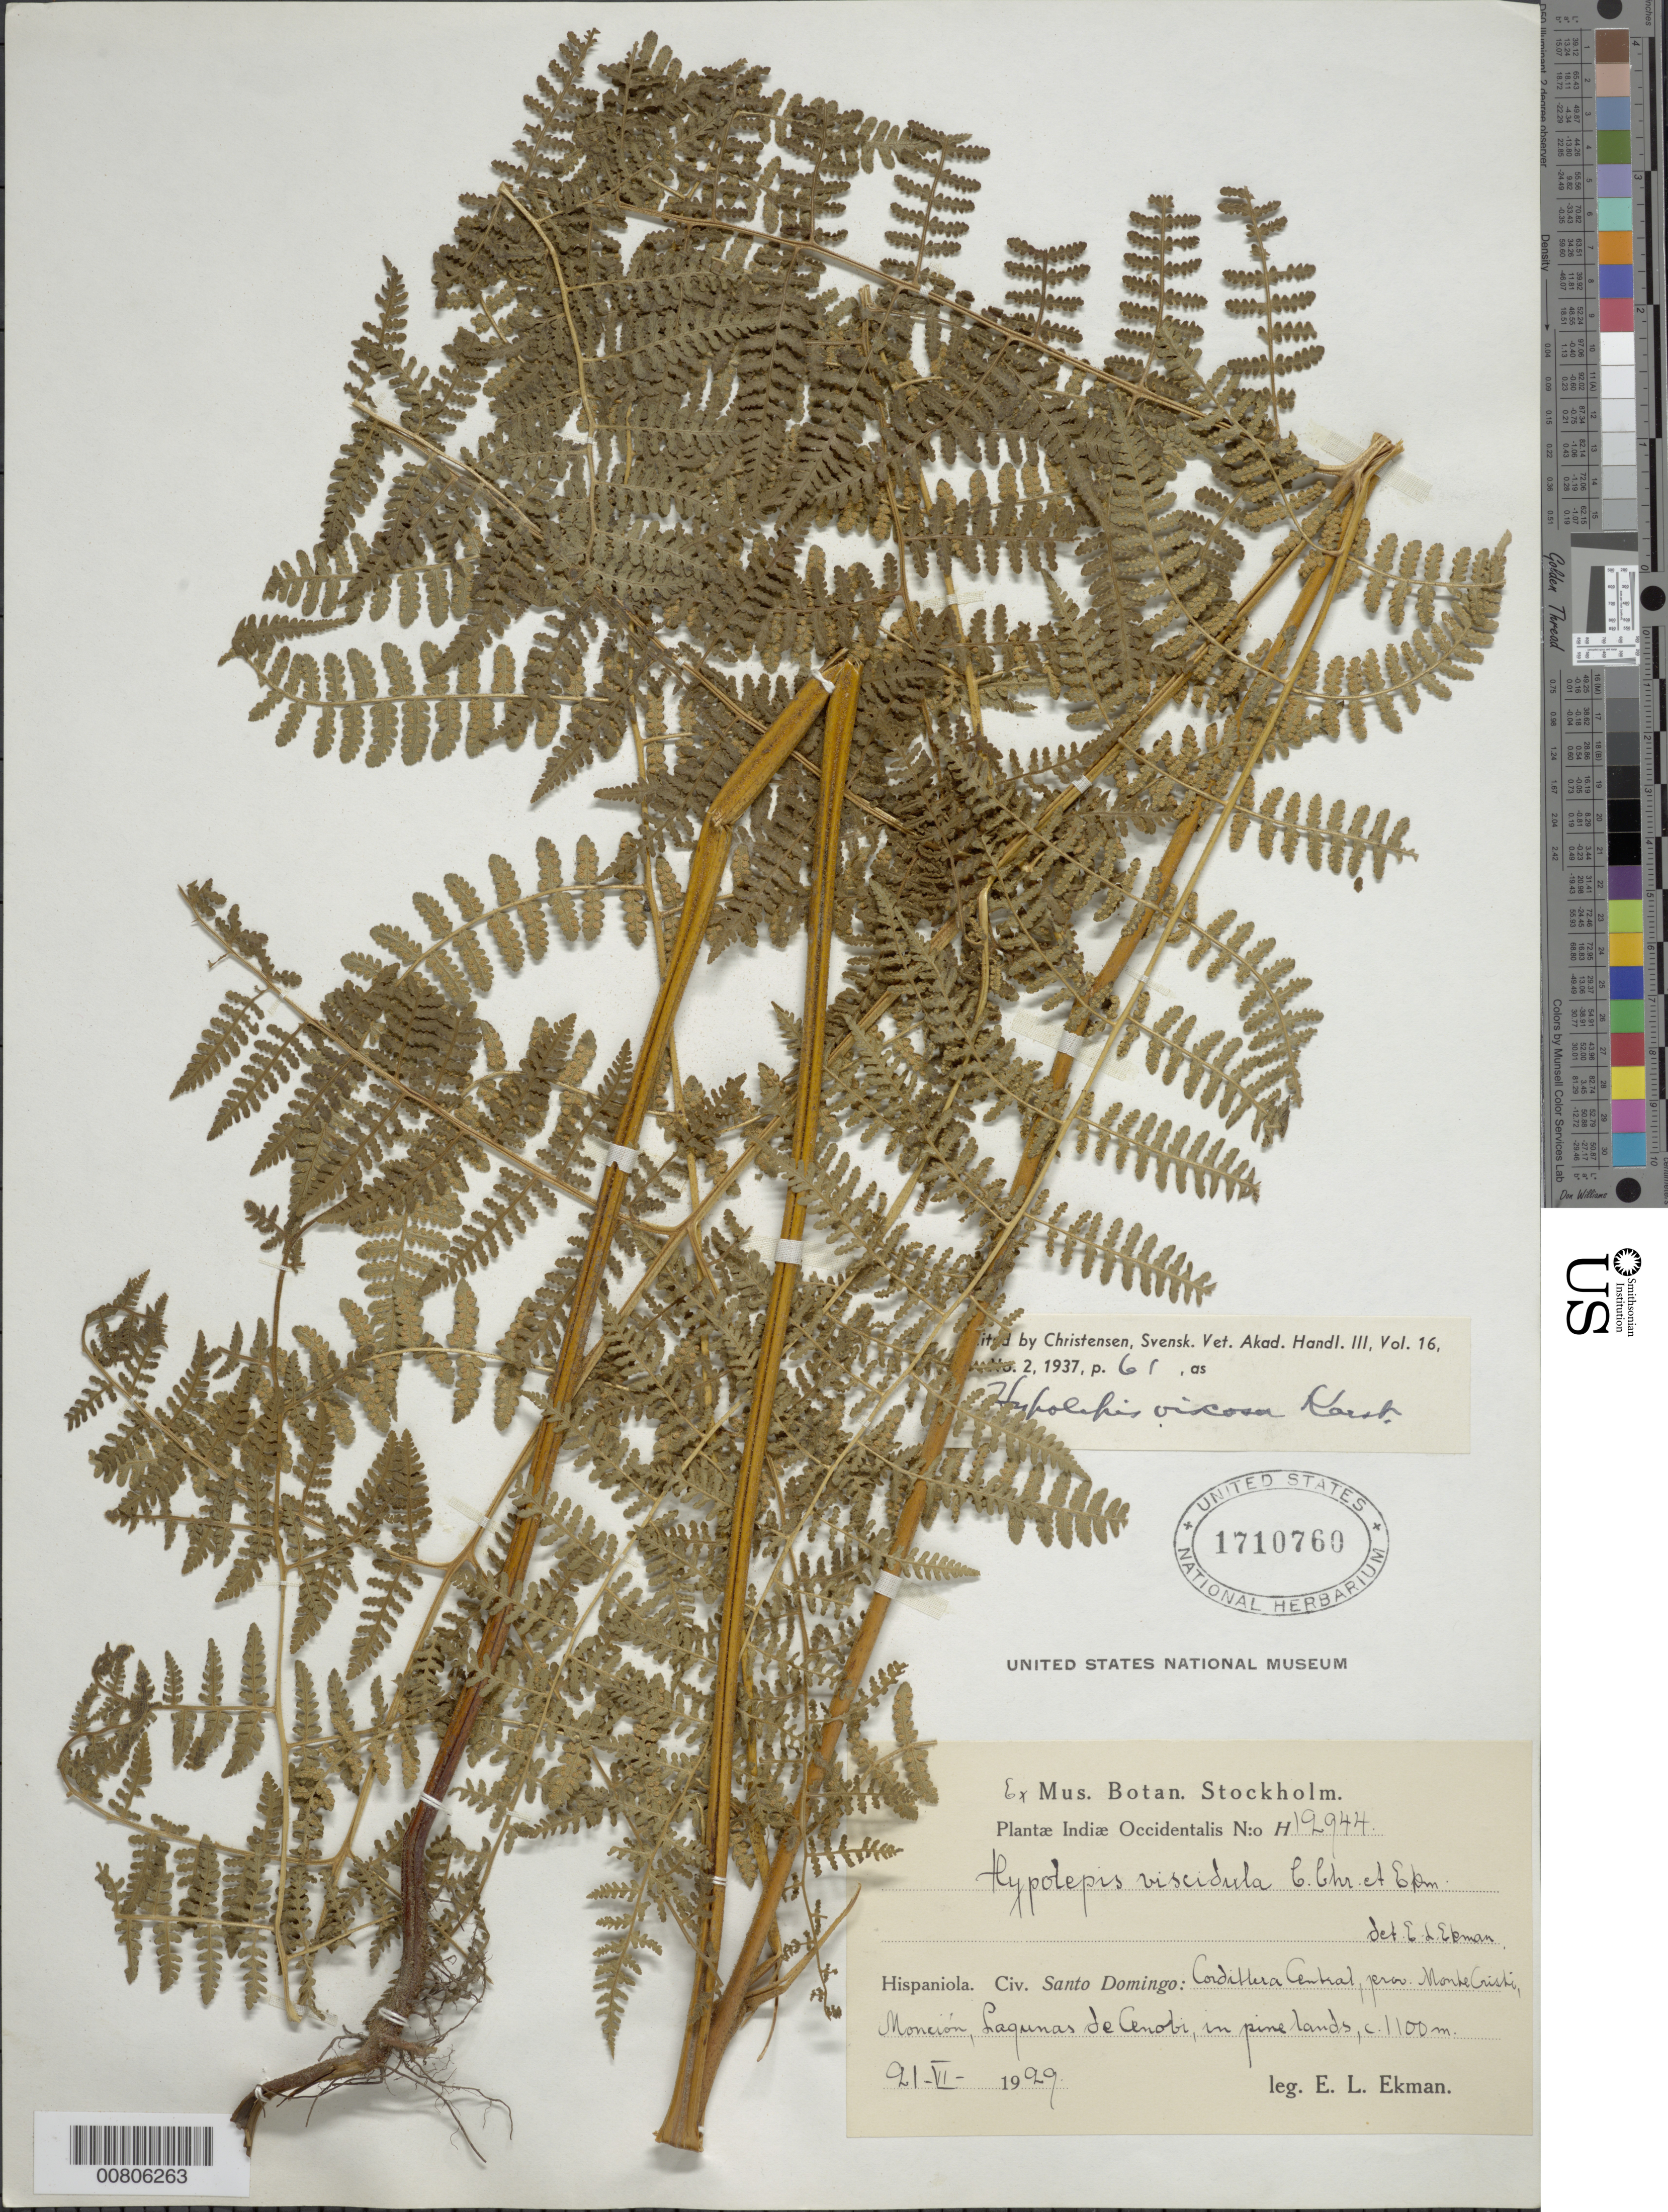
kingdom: Plantae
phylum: Tracheophyta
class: Polypodiopsida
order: Polypodiales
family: Dennstaedtiaceae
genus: Hypolepis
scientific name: Hypolepis viscosa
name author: H. Karst.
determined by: Christensen, C. F. A.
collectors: E. L. Ekman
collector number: H 12944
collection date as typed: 21 Jun 1929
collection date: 1929-06-21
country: Dominican Republic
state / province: Monte Cristi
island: Hispaniola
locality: Cordillera Central, Monción, Lagunas de Cenobí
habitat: Pinelands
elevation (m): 1100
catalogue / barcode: US 1710760